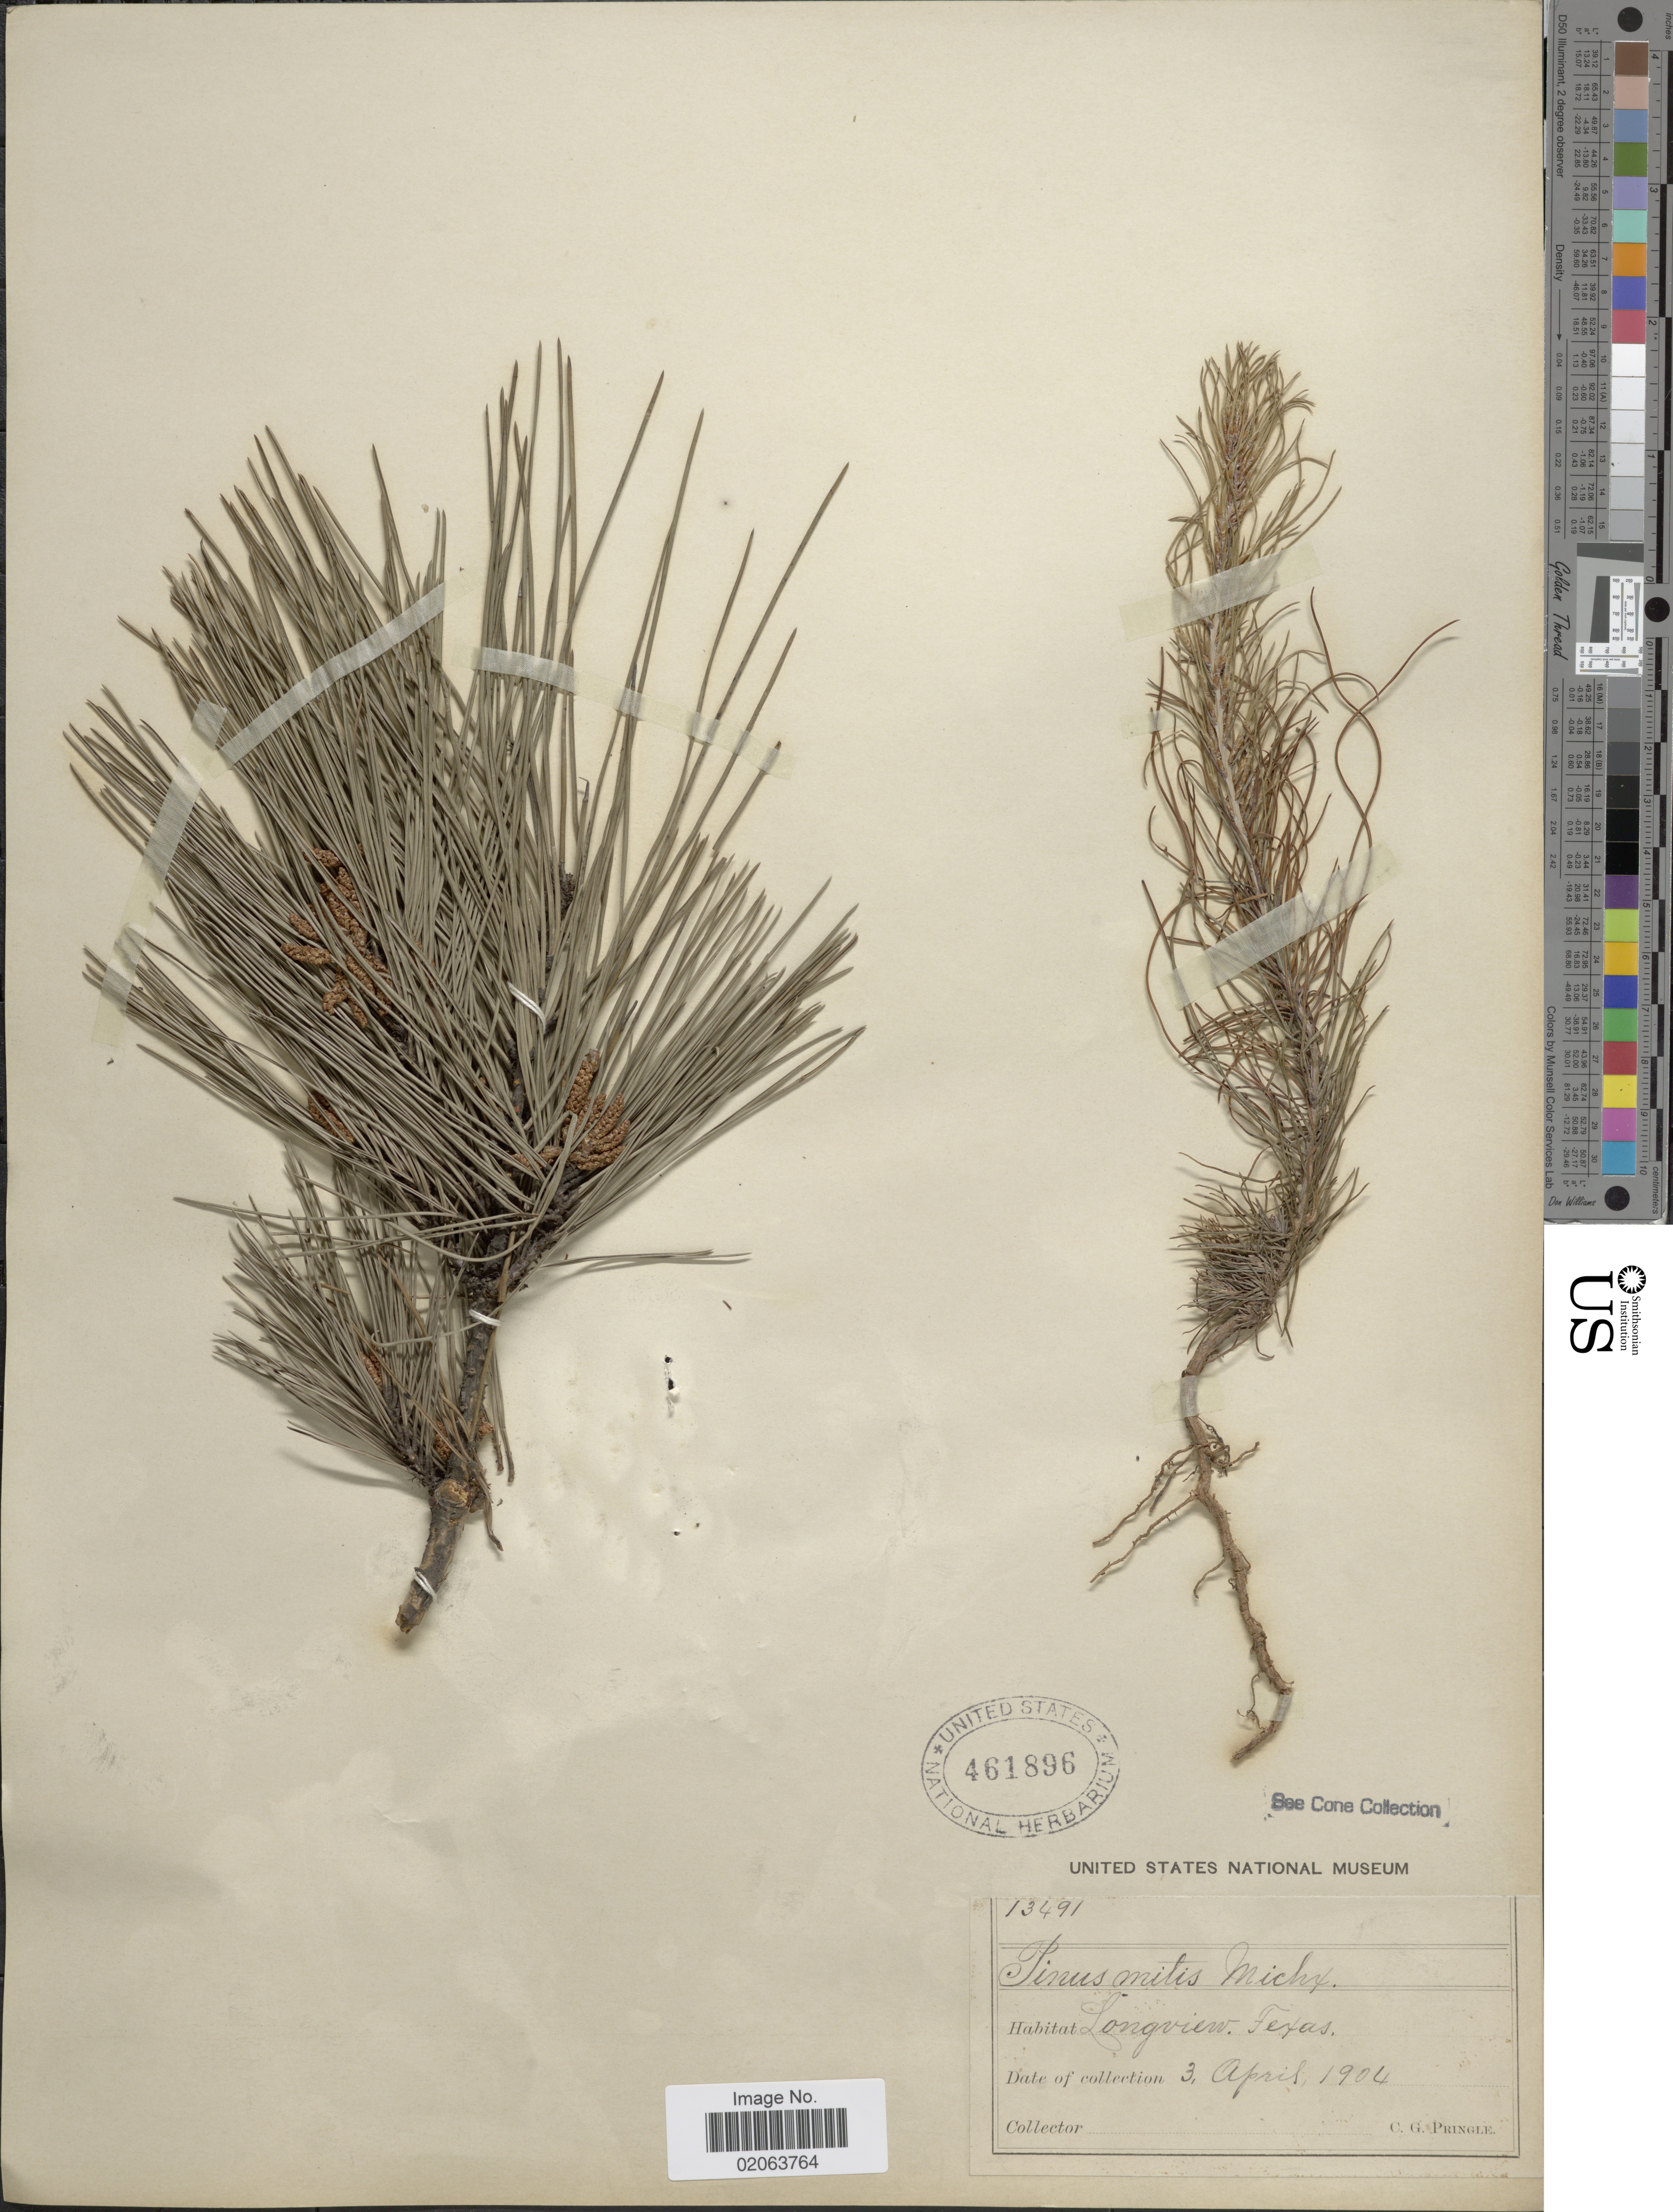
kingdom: Plantae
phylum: Tracheophyta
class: Pinopsida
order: Pinales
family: Pinaceae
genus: Pinus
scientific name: Pinus echinata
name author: Mill.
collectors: C. G. Pringle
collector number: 13491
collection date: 1904-04-03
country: United States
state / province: Texas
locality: Longview. Texas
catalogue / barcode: US 461896